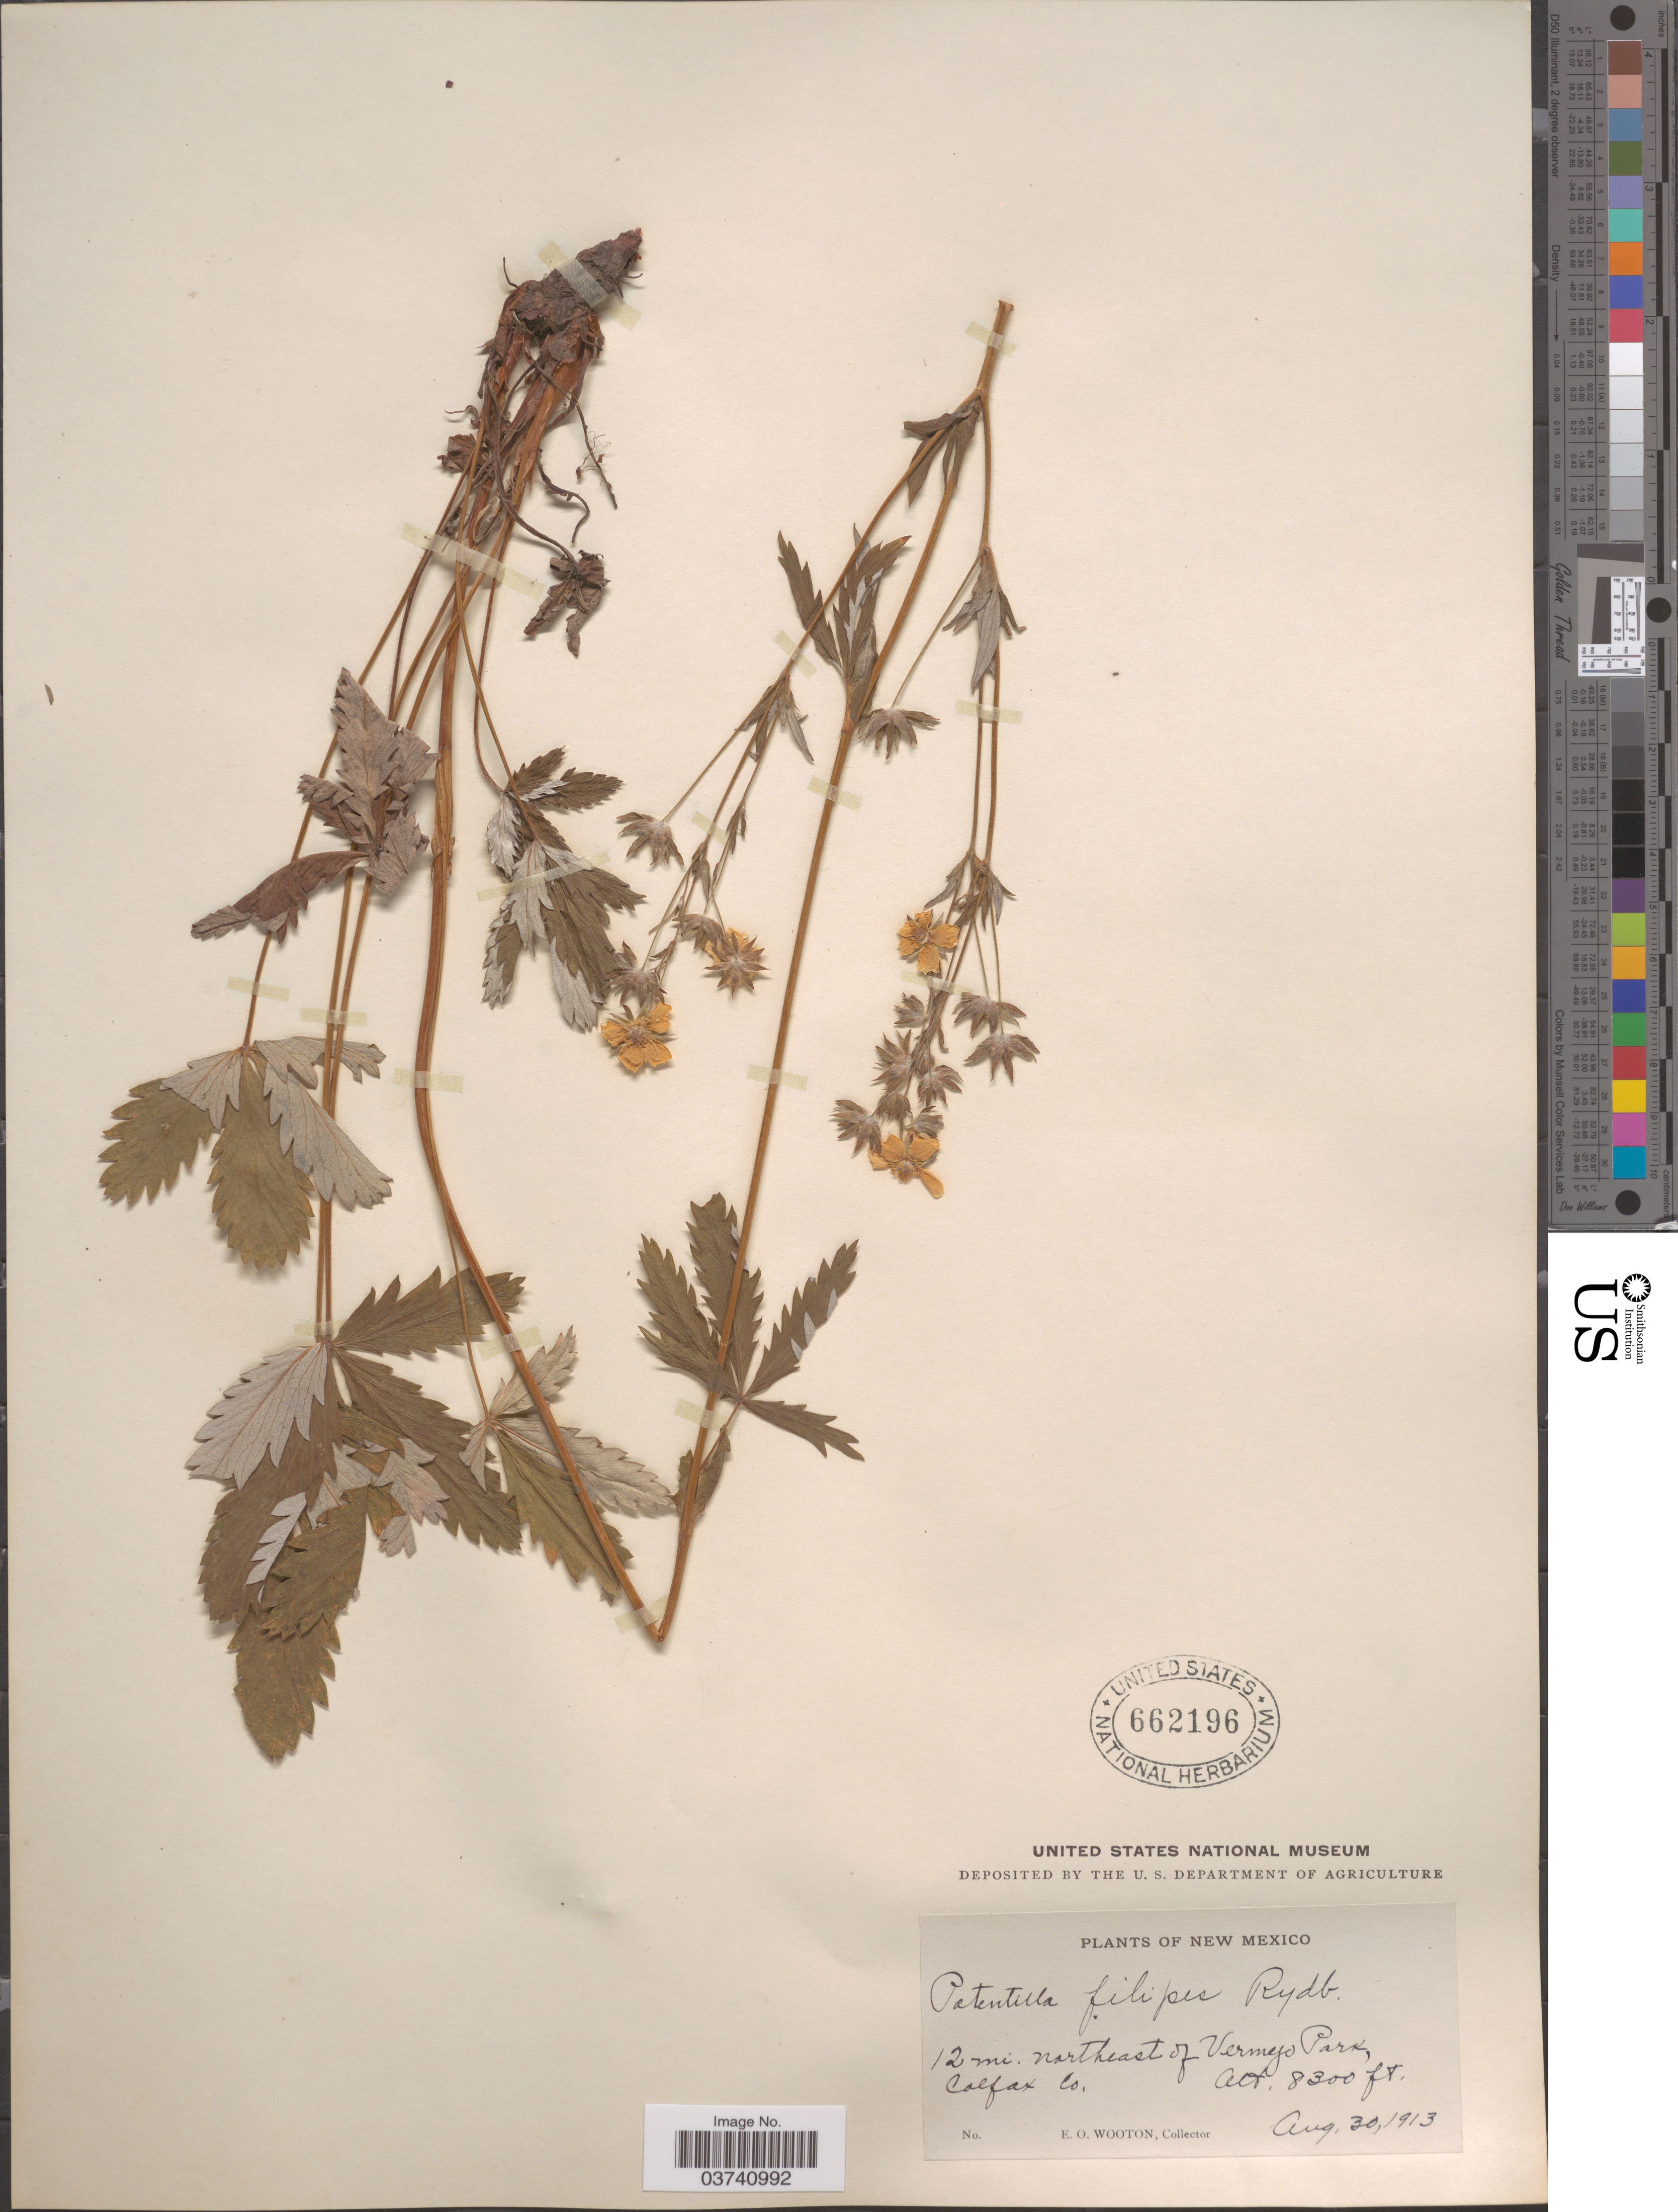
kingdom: Plantae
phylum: Tracheophyta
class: Magnoliopsida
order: Rosales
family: Rosaceae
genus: Potentilla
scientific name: Potentilla pulcherrima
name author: Lehm.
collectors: E. O. Wooton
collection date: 1913-08-30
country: United States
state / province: New Mexico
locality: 12 mi. northeast of Vermejo Park, Colfax Co.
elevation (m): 2530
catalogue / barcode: US 662196